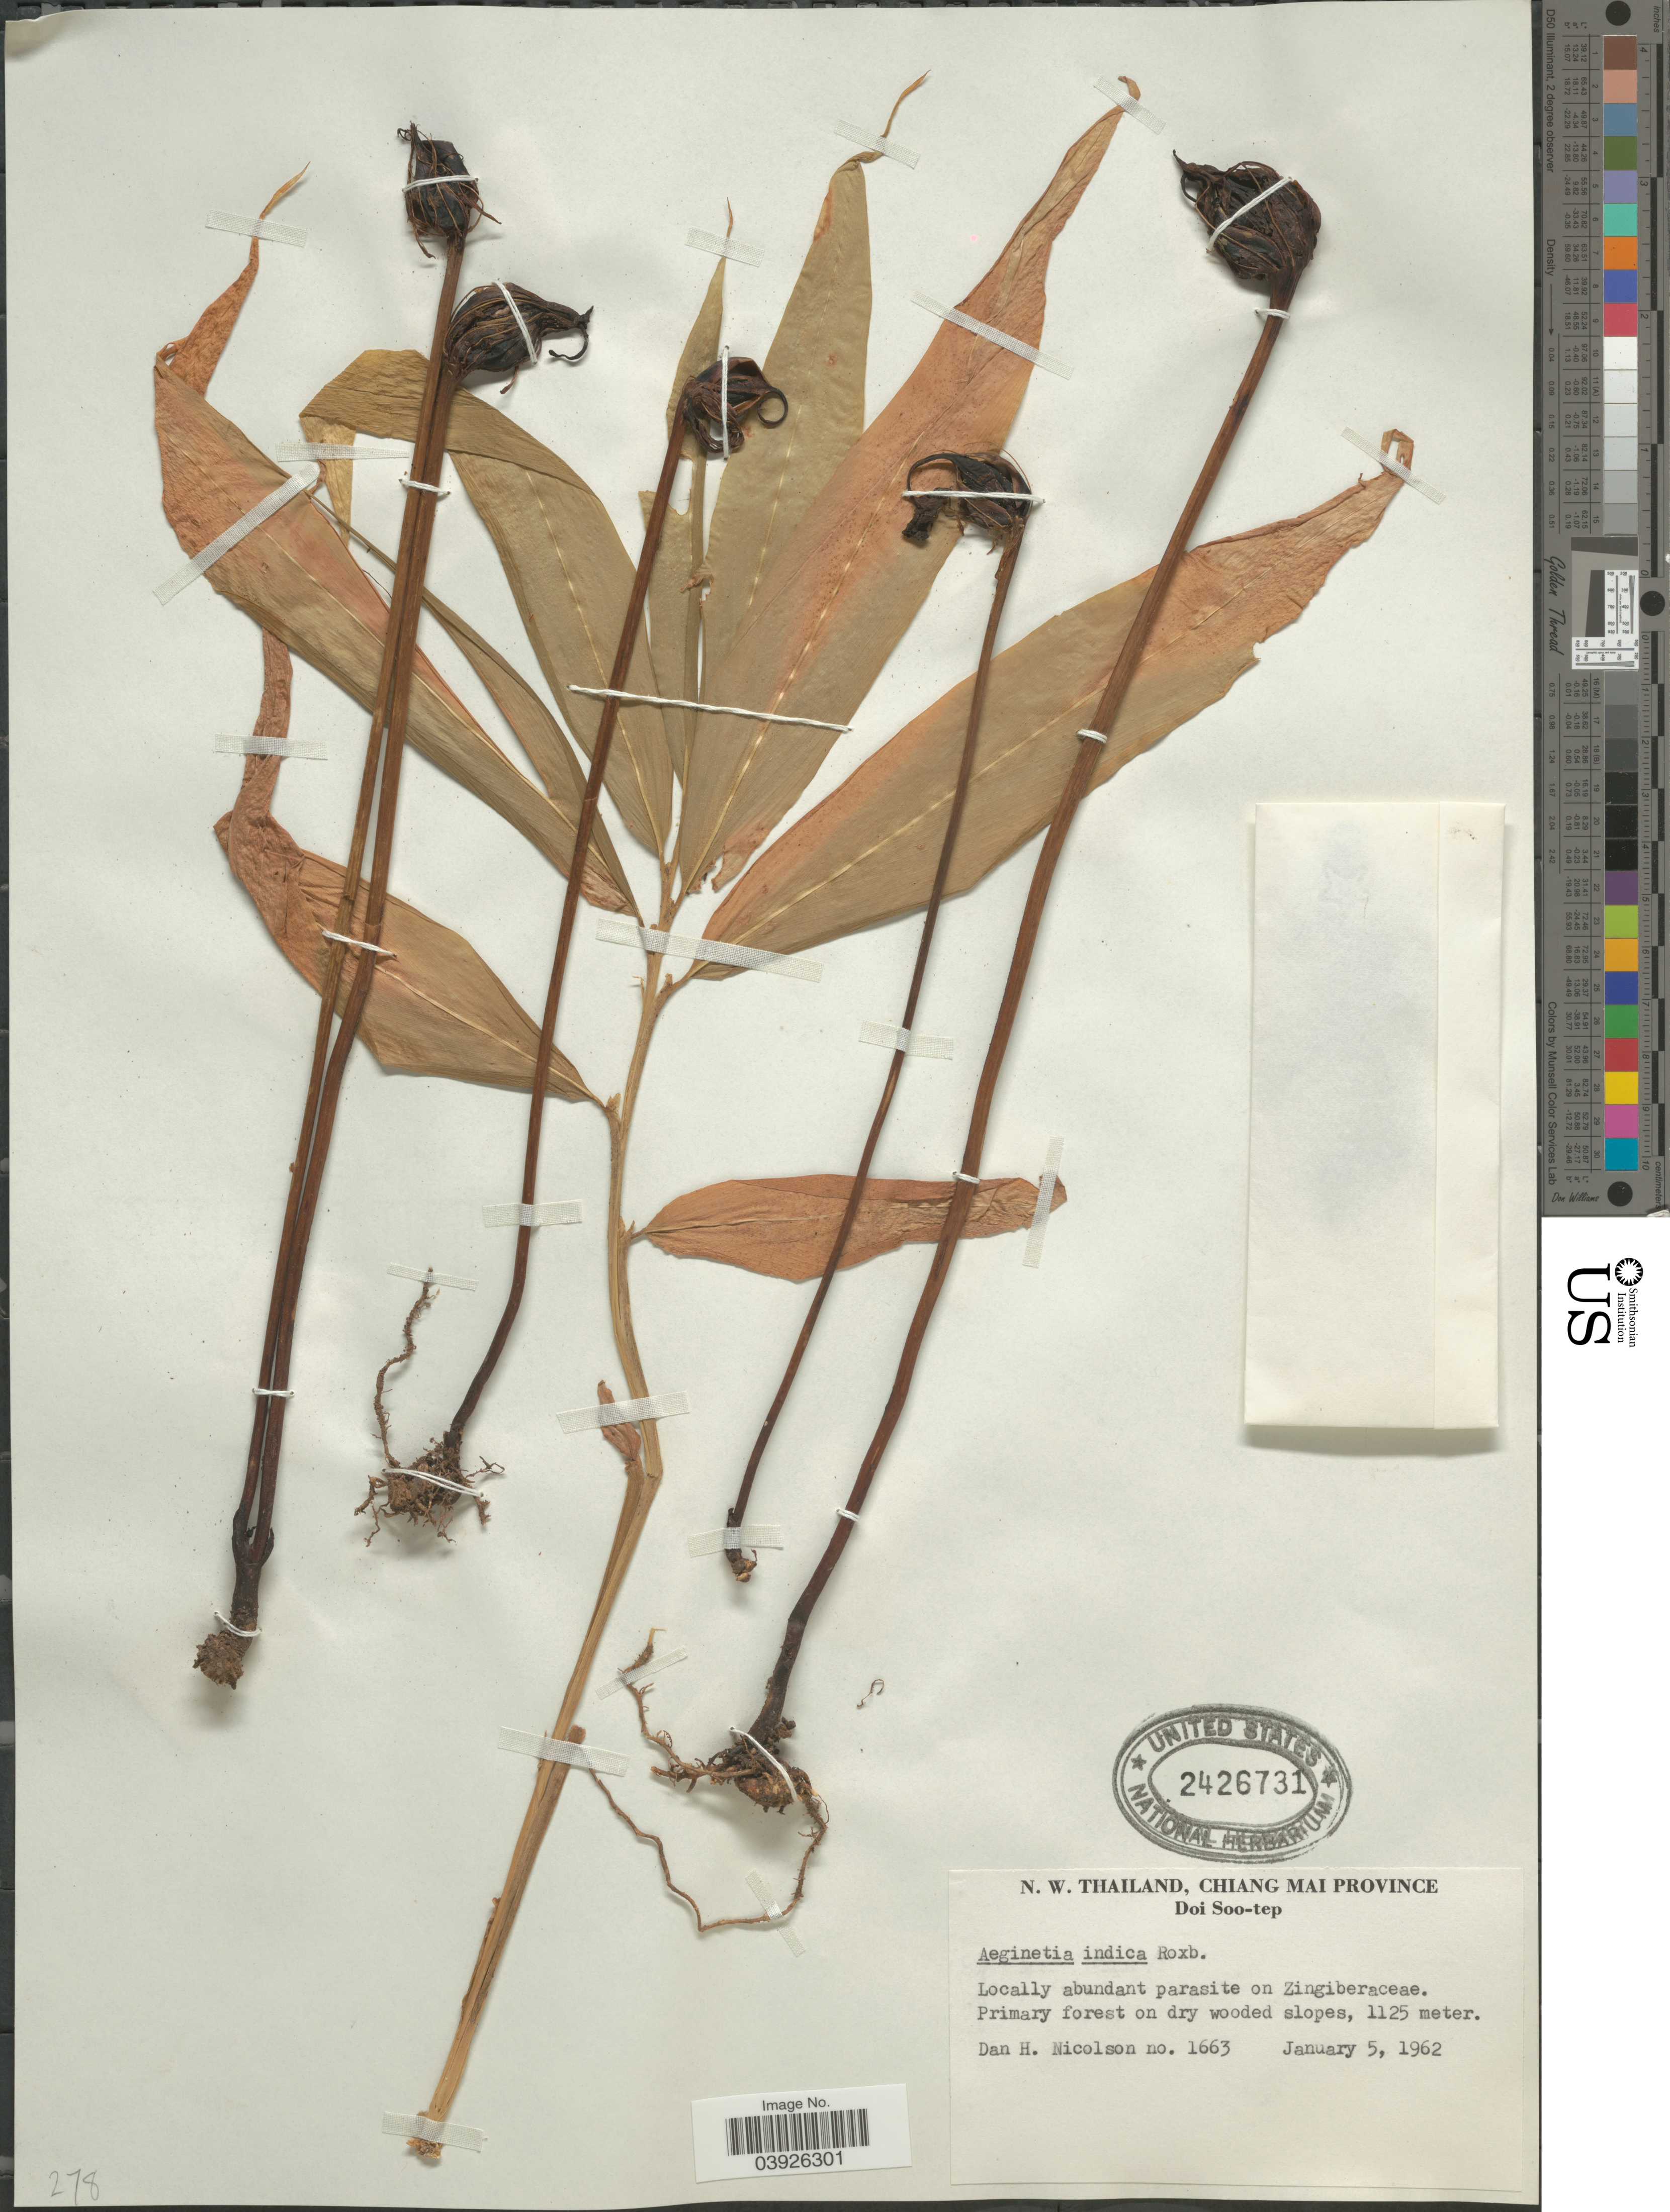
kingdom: Plantae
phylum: Tracheophyta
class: Magnoliopsida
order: Lamiales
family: Orobanchaceae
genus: Aeginetia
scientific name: Aeginetia indica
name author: L.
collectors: D. H. Nicolson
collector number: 1663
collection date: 1962-01-05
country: Thailand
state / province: Chiang Mai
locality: N. W. Thailand. Doi Soo-tep.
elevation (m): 1125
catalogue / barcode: US 2426731